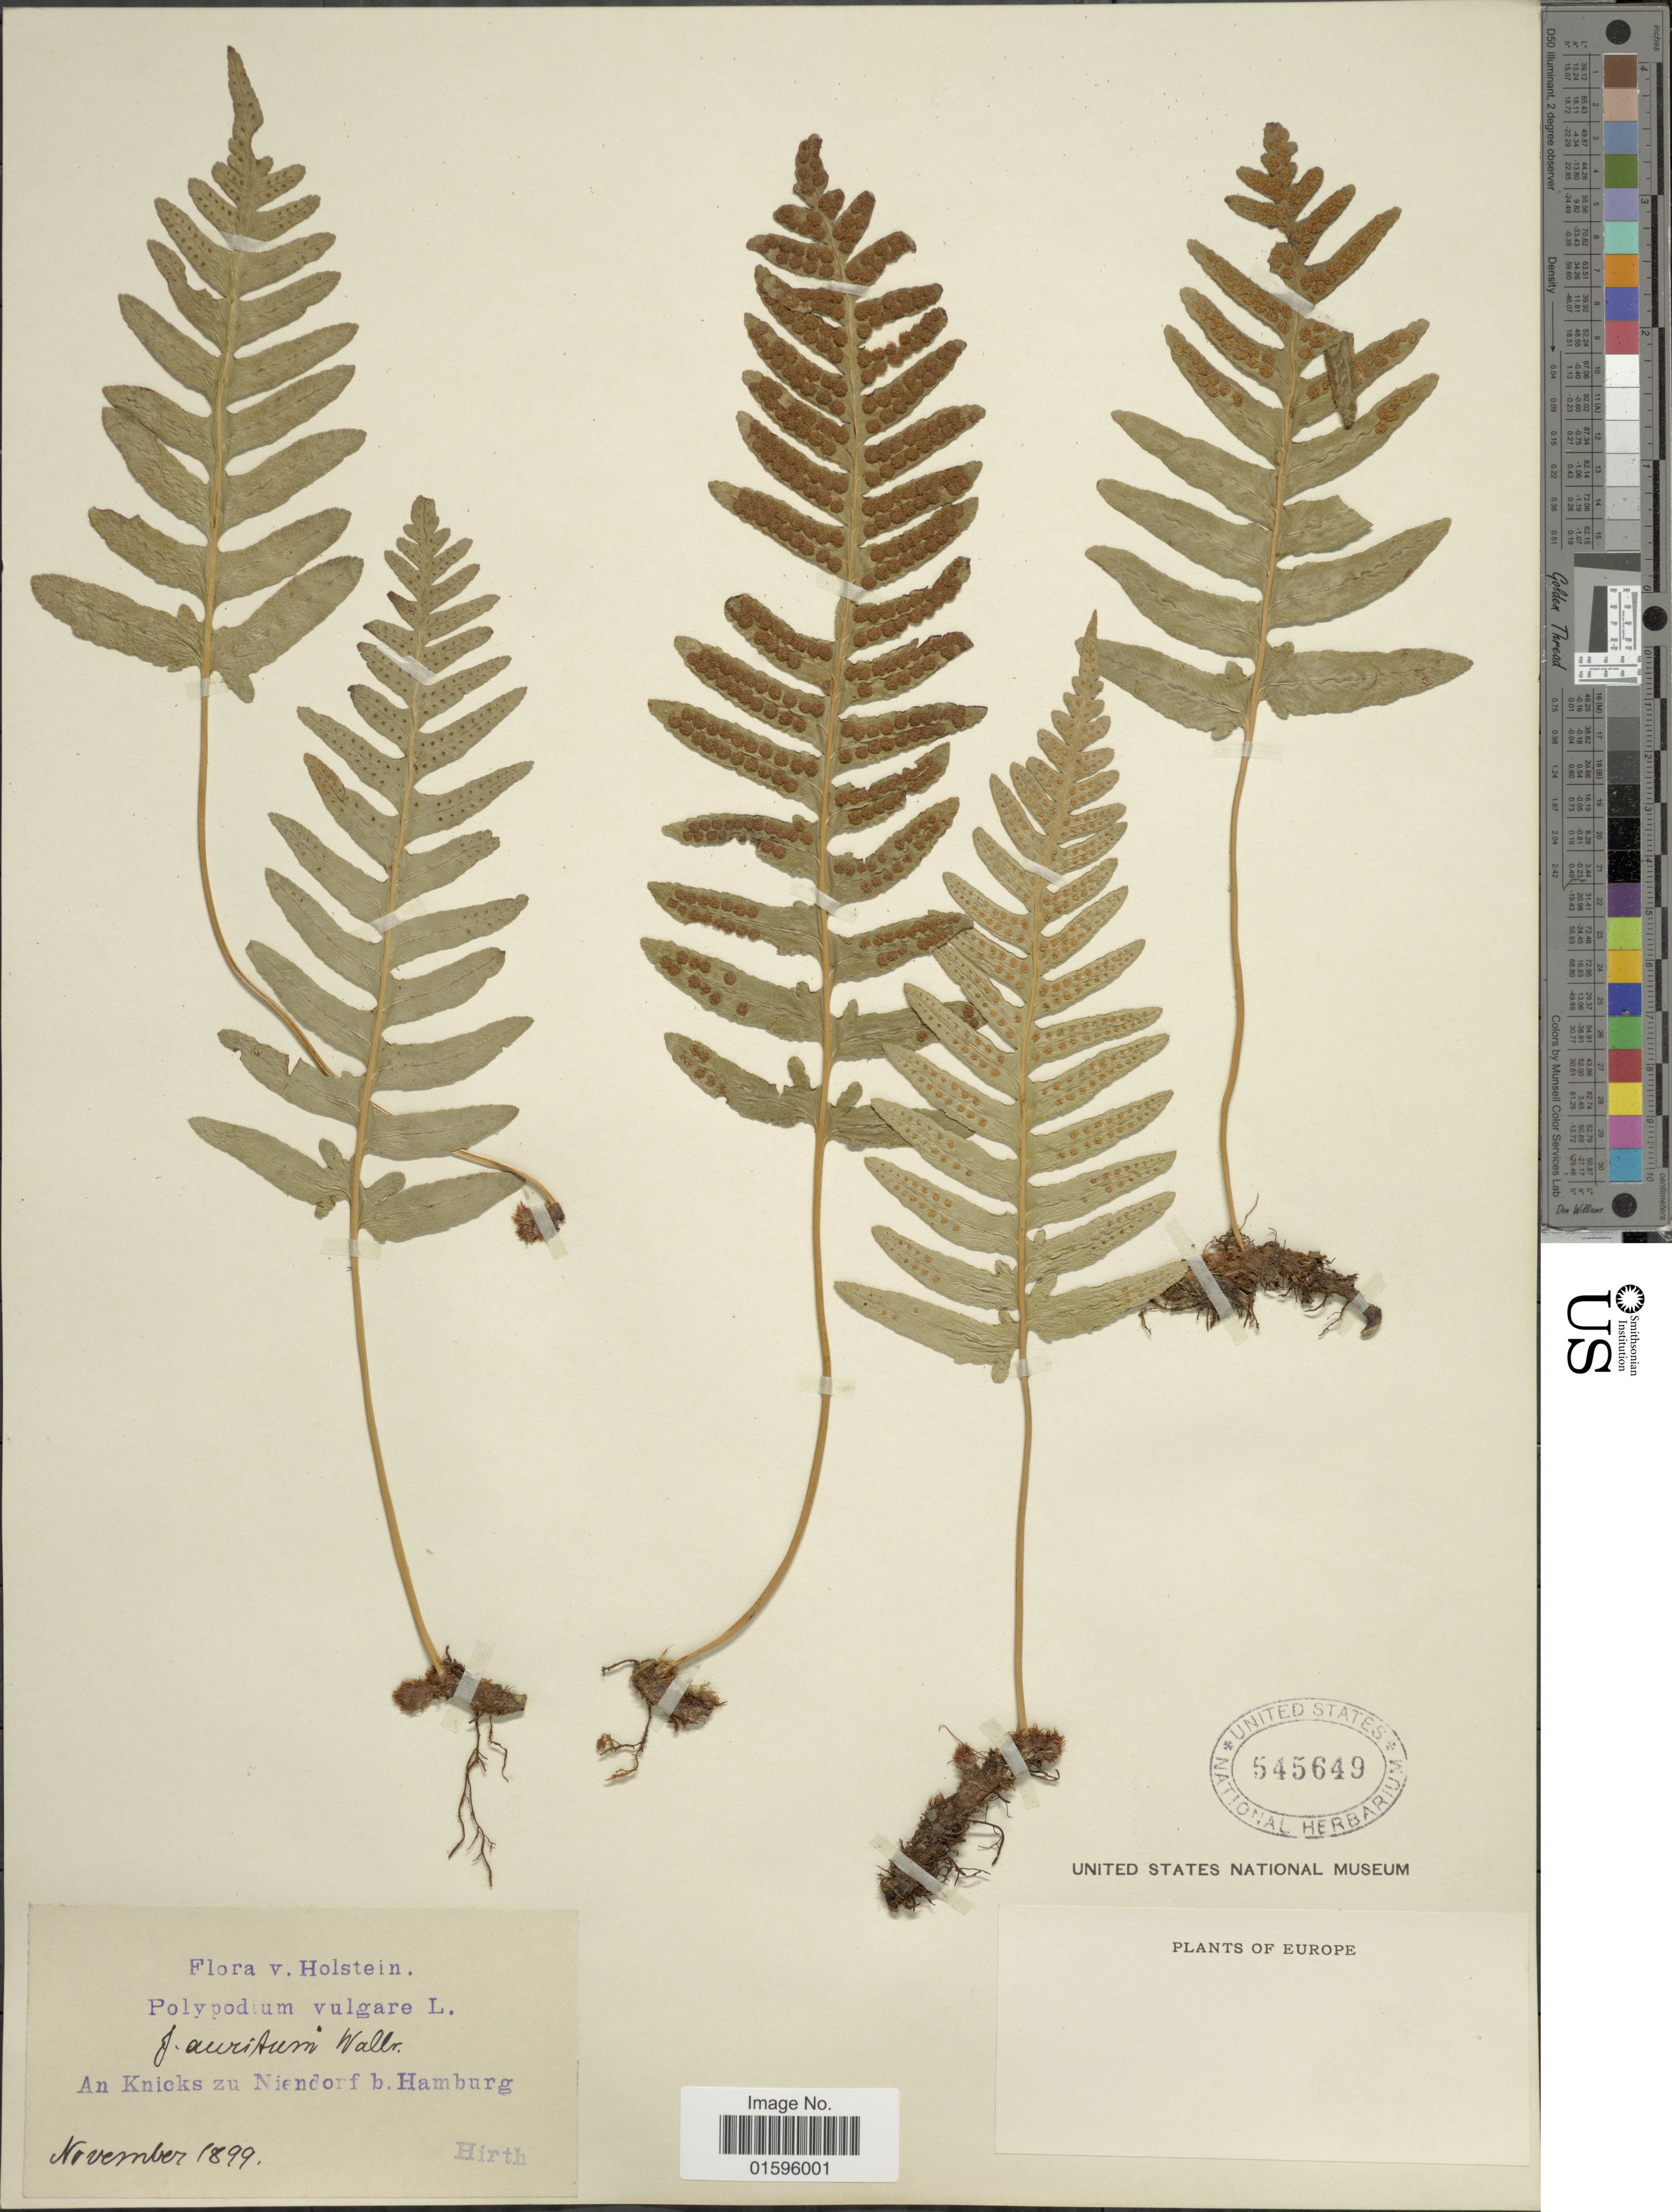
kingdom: Plantae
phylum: Tracheophyta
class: Polypodiopsida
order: Polypodiales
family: Polypodiaceae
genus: Polypodium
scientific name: Polypodium vulgare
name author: L.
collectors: Hirth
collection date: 1899-11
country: Germany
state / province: Schleswig-Holstein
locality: Holstein, An Knicks zu Niendorf b. Hamburg, Europe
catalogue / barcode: US 545649